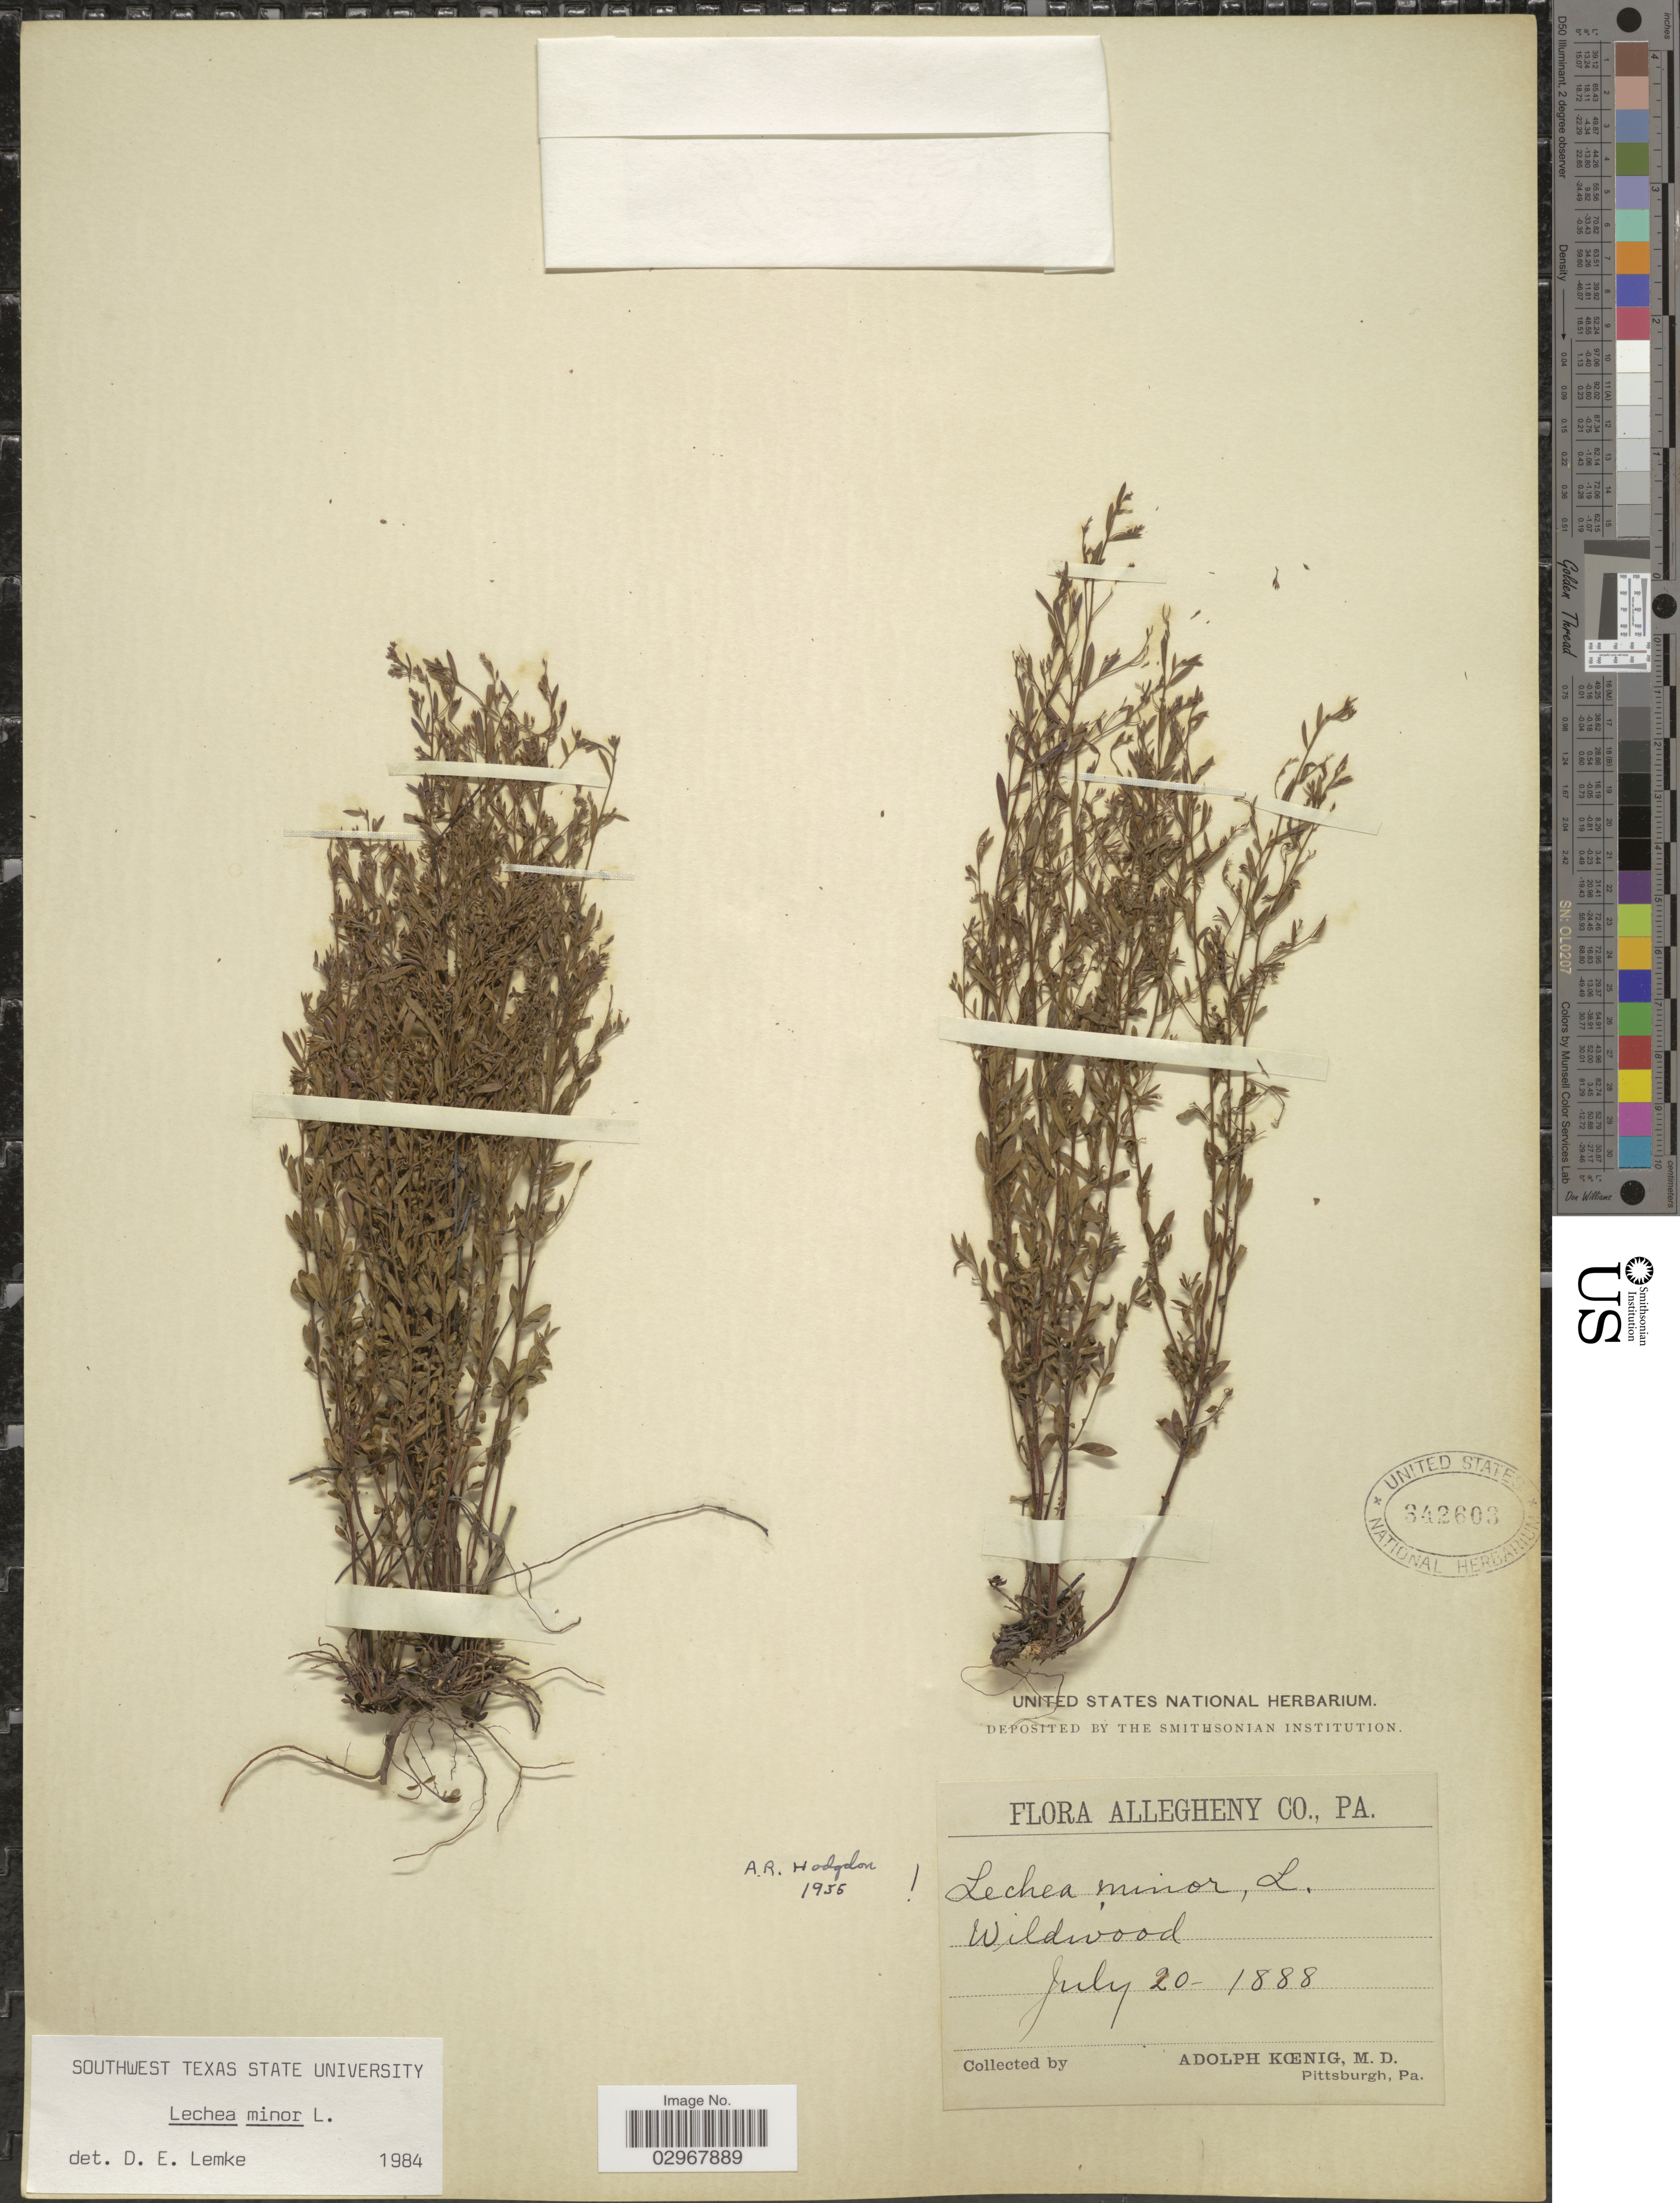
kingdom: Plantae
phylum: Tracheophyta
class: Magnoliopsida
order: Malvales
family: Cistaceae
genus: Lechea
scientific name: Lechea minor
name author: L.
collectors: A. Koenig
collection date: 1888-07-20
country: United States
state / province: Pennsylvania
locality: Allegheny Co., Wildwood.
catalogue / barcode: US 342603